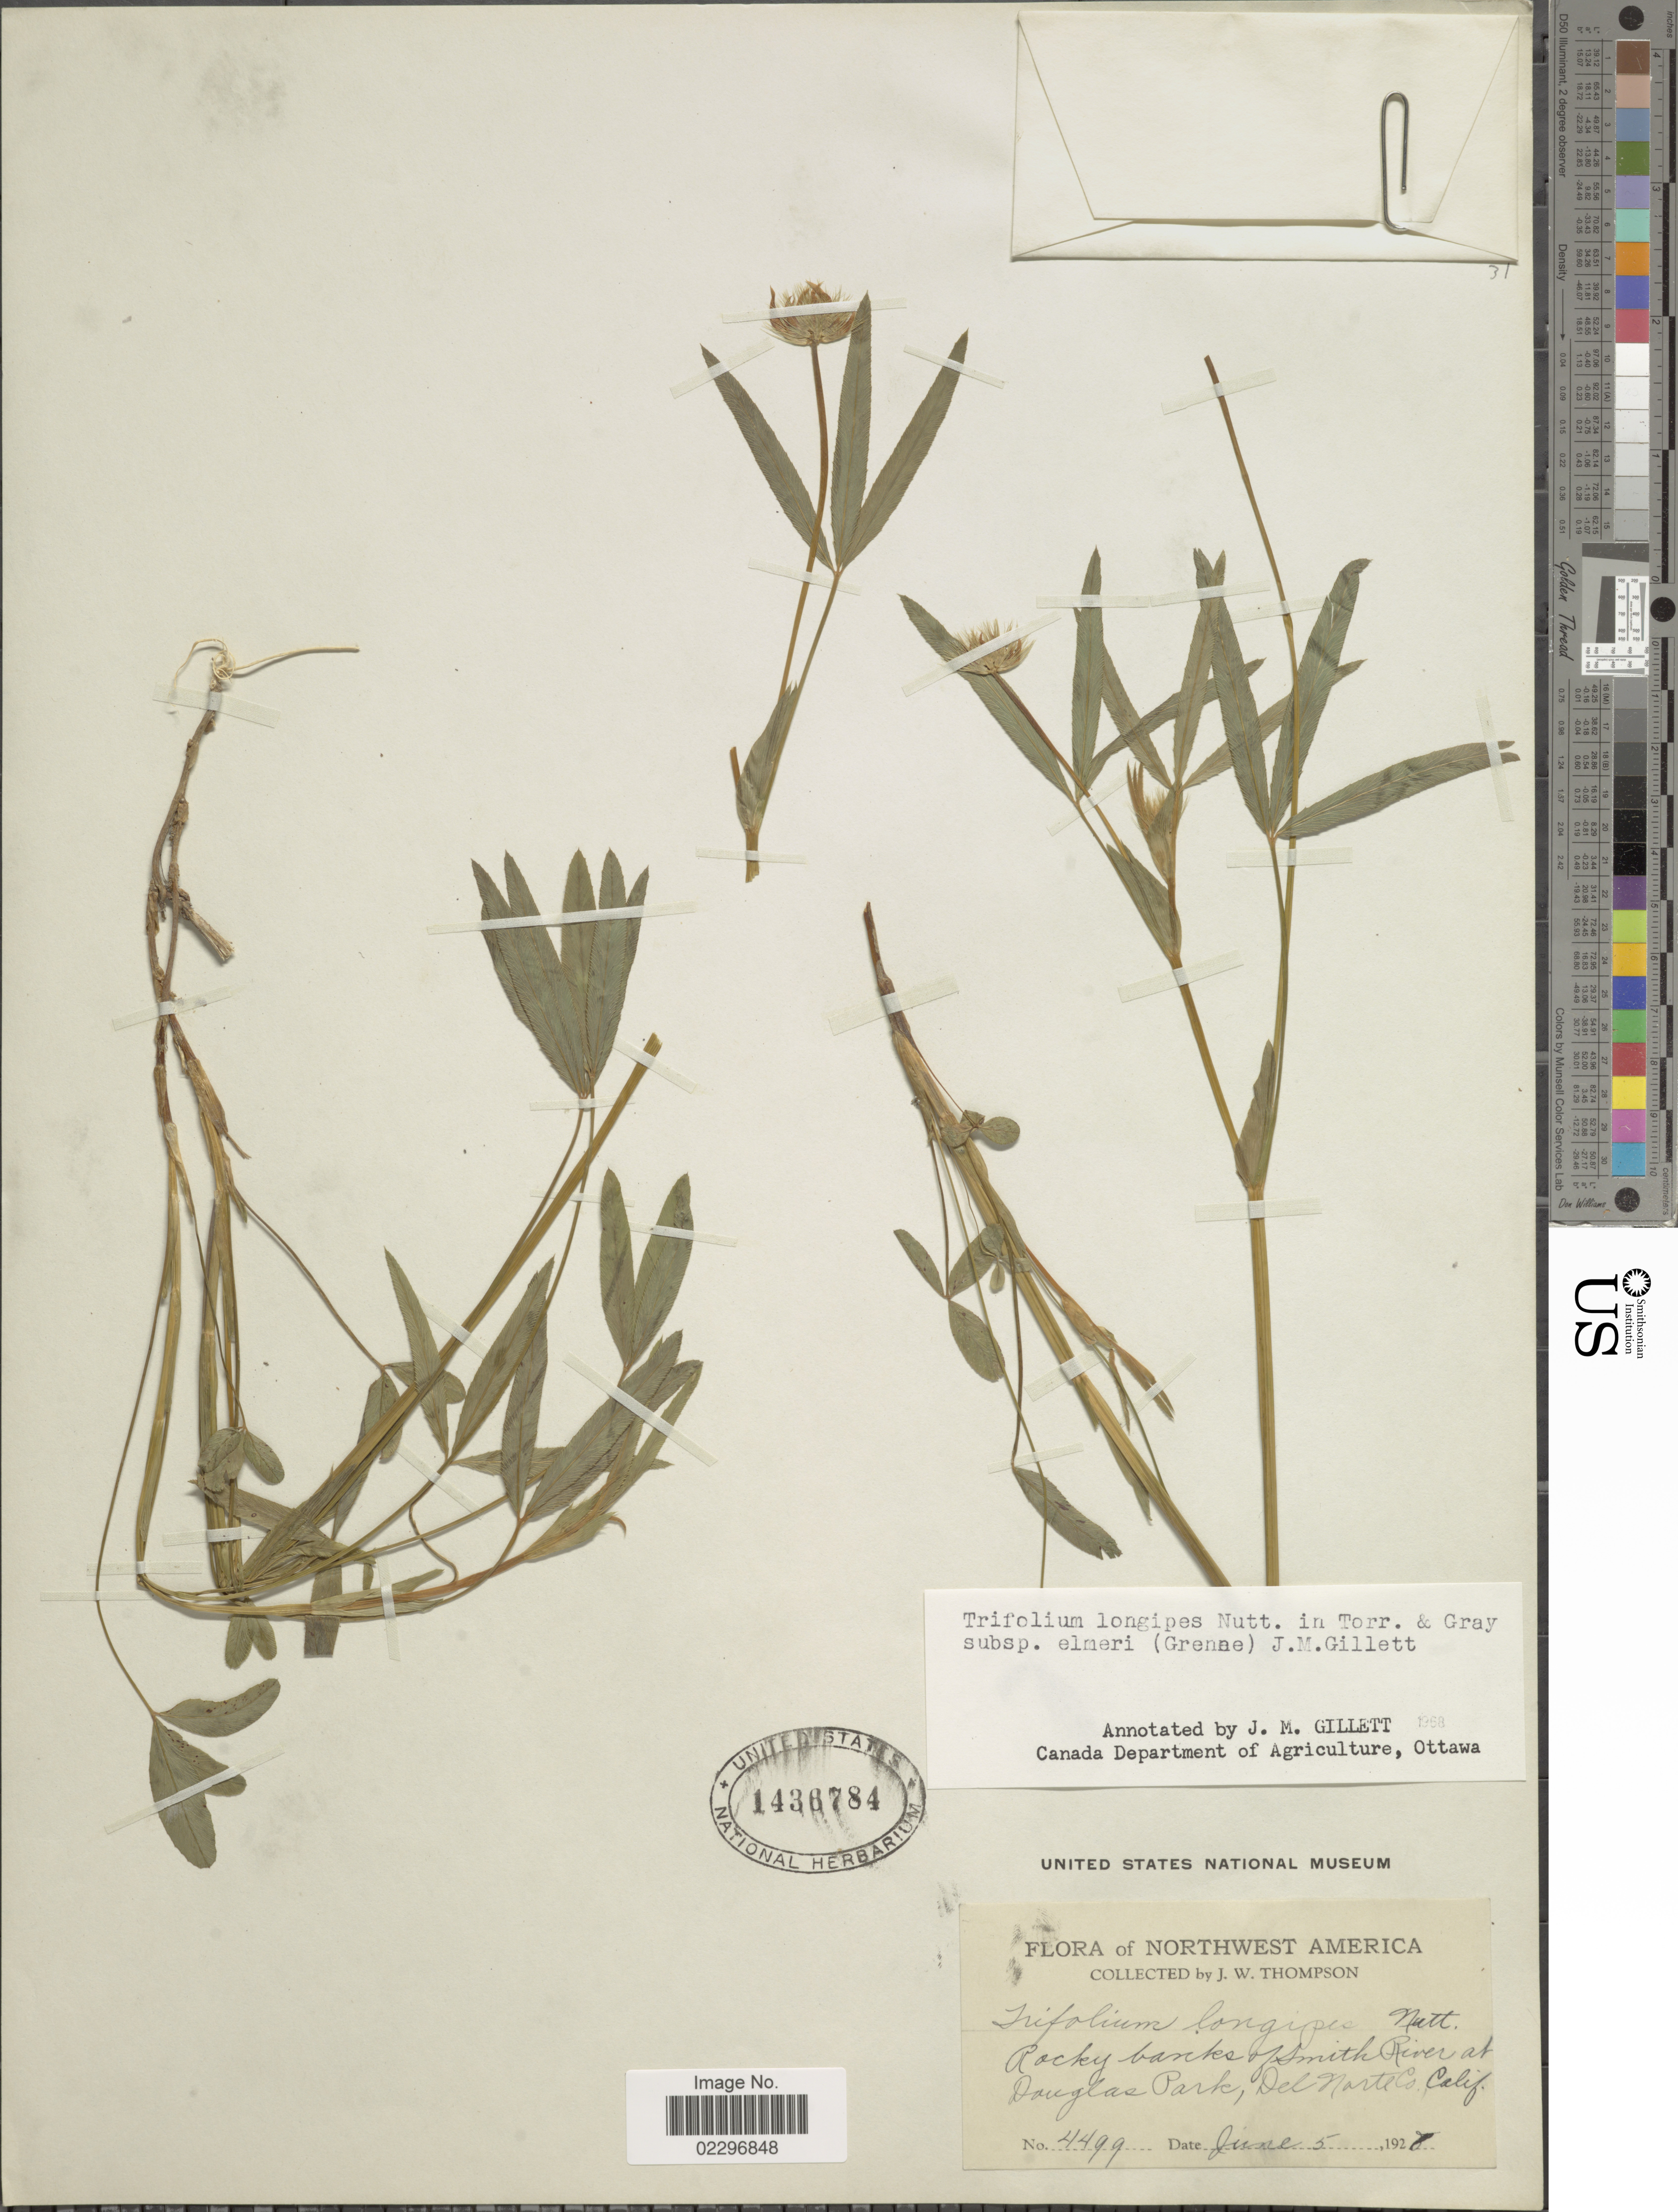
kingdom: Plantae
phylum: Tracheophyta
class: Magnoliopsida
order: Fabales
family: Fabaceae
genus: Trifolium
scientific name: Trifolium longipes subsp. elmeri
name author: (Greene) J.M. Gillett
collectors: J. W. Thompson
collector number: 4499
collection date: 1926-06-05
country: United States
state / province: California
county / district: Del Norte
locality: Rocky banks of Smith River at Douglas Park, Del Norte Co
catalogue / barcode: US 1436784